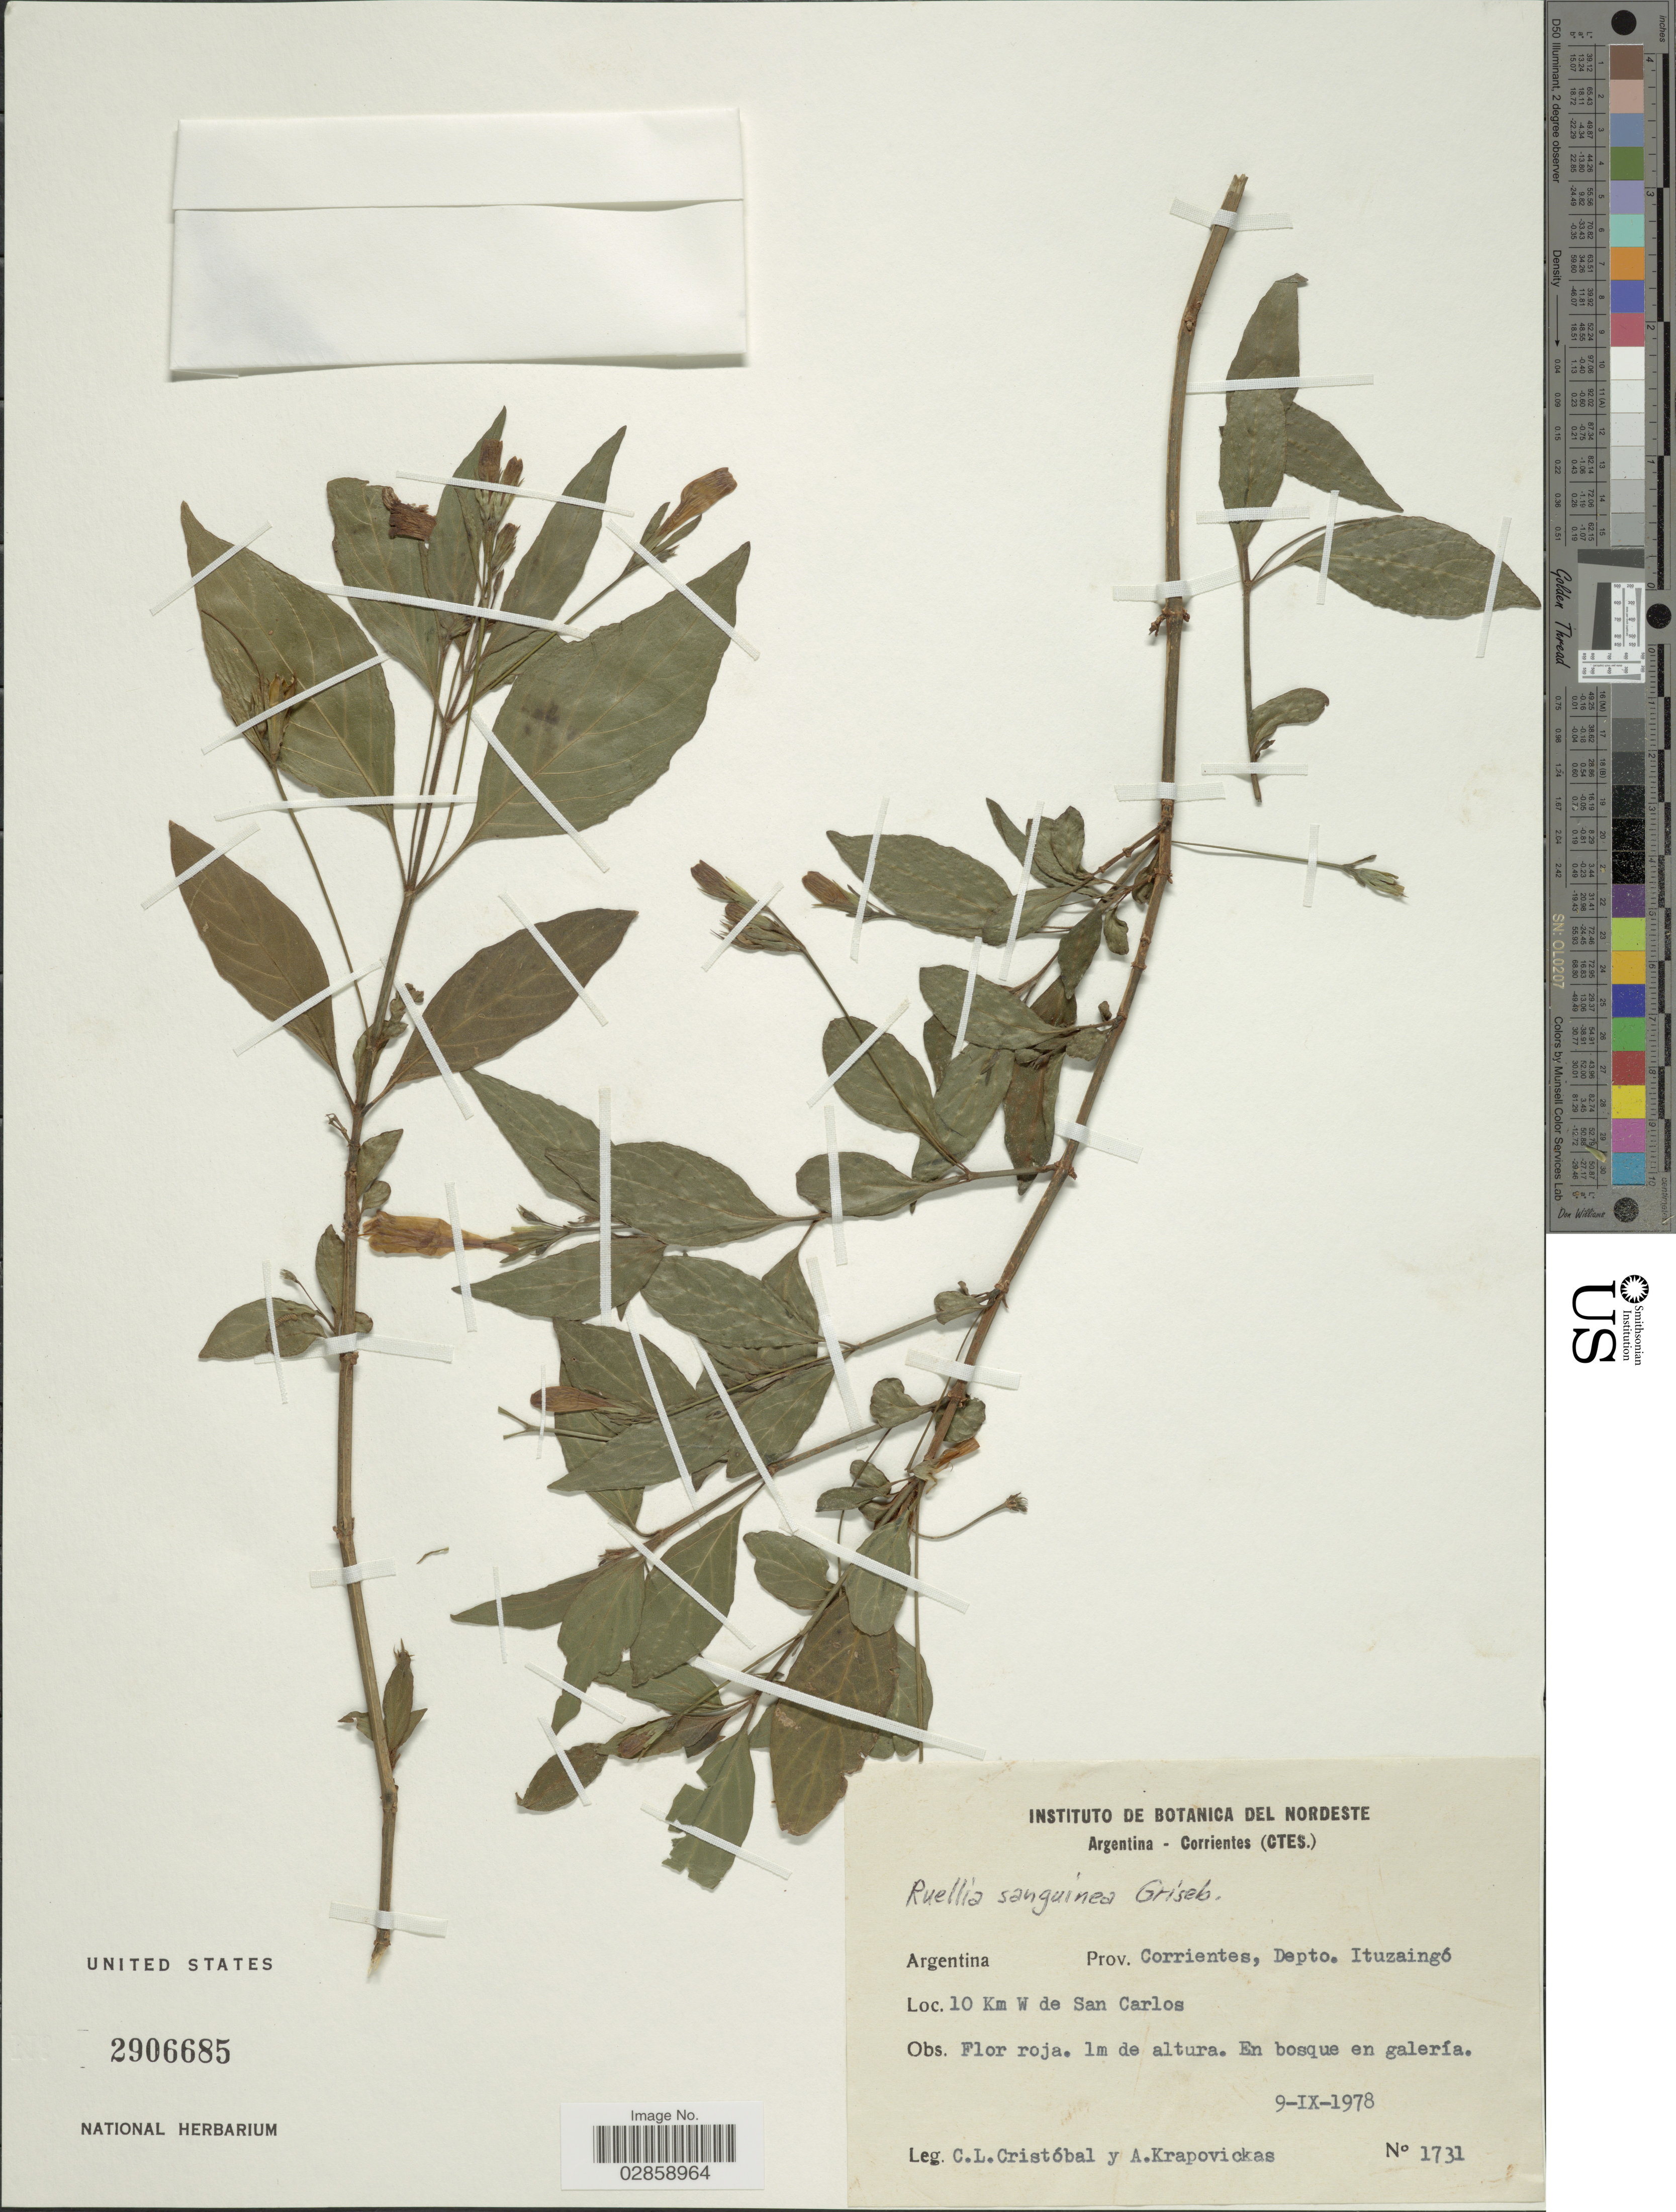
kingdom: Plantae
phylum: Tracheophyta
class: Magnoliopsida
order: Lamiales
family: Acanthaceae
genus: Ruellia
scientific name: Ruellia angustiflora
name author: (Nees) Lindau ex Rambo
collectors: C. L. Cristóbal & A. Krapovickas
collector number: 1731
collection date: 1978-09-09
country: Argentina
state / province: Corrientes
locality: Depto. Ituzaingó. 10 Km W de San Carlos.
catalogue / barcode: US 2906685